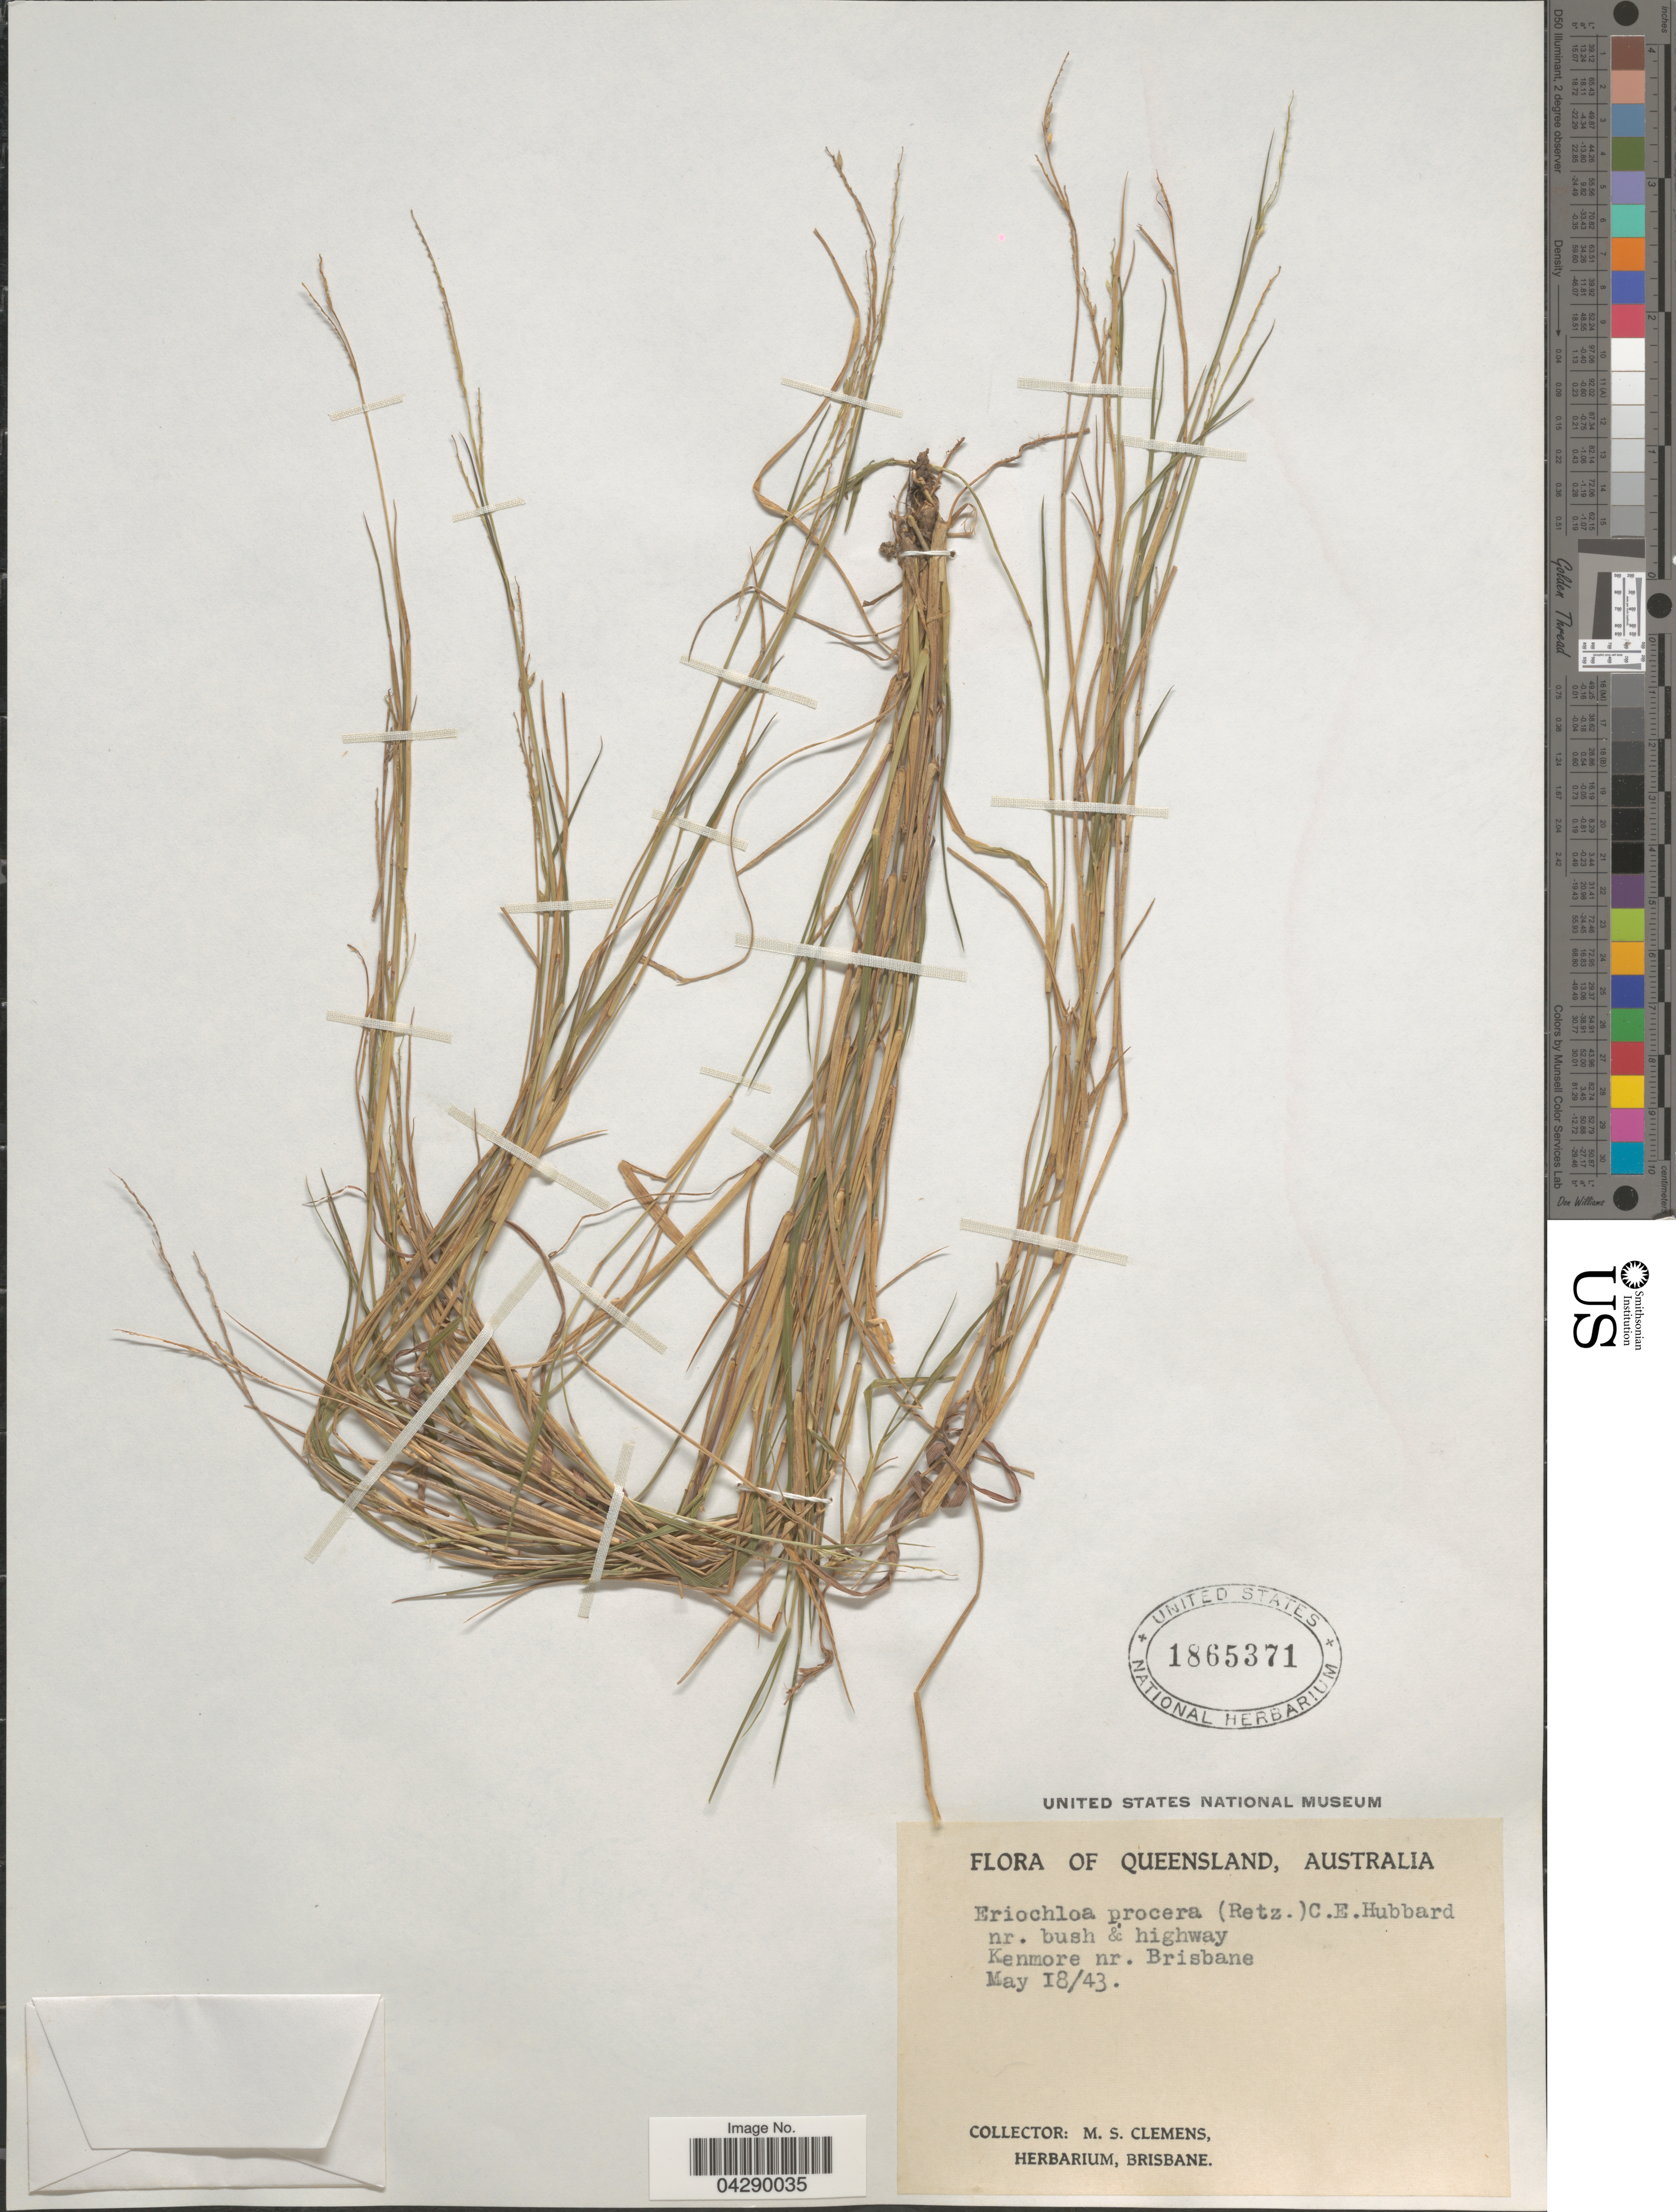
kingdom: Plantae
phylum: Tracheophyta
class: Liliopsida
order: Poales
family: Poaceae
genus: Eriochloa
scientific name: Eriochloa procera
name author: (Retz.) C.E. Hubb.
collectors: M. S. Clemens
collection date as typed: Transcribed d/m/y: 18/5/43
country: Australia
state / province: Queensland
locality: Nr. bush & highway Kenmore nr. Brisbane.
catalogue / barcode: US 1865371